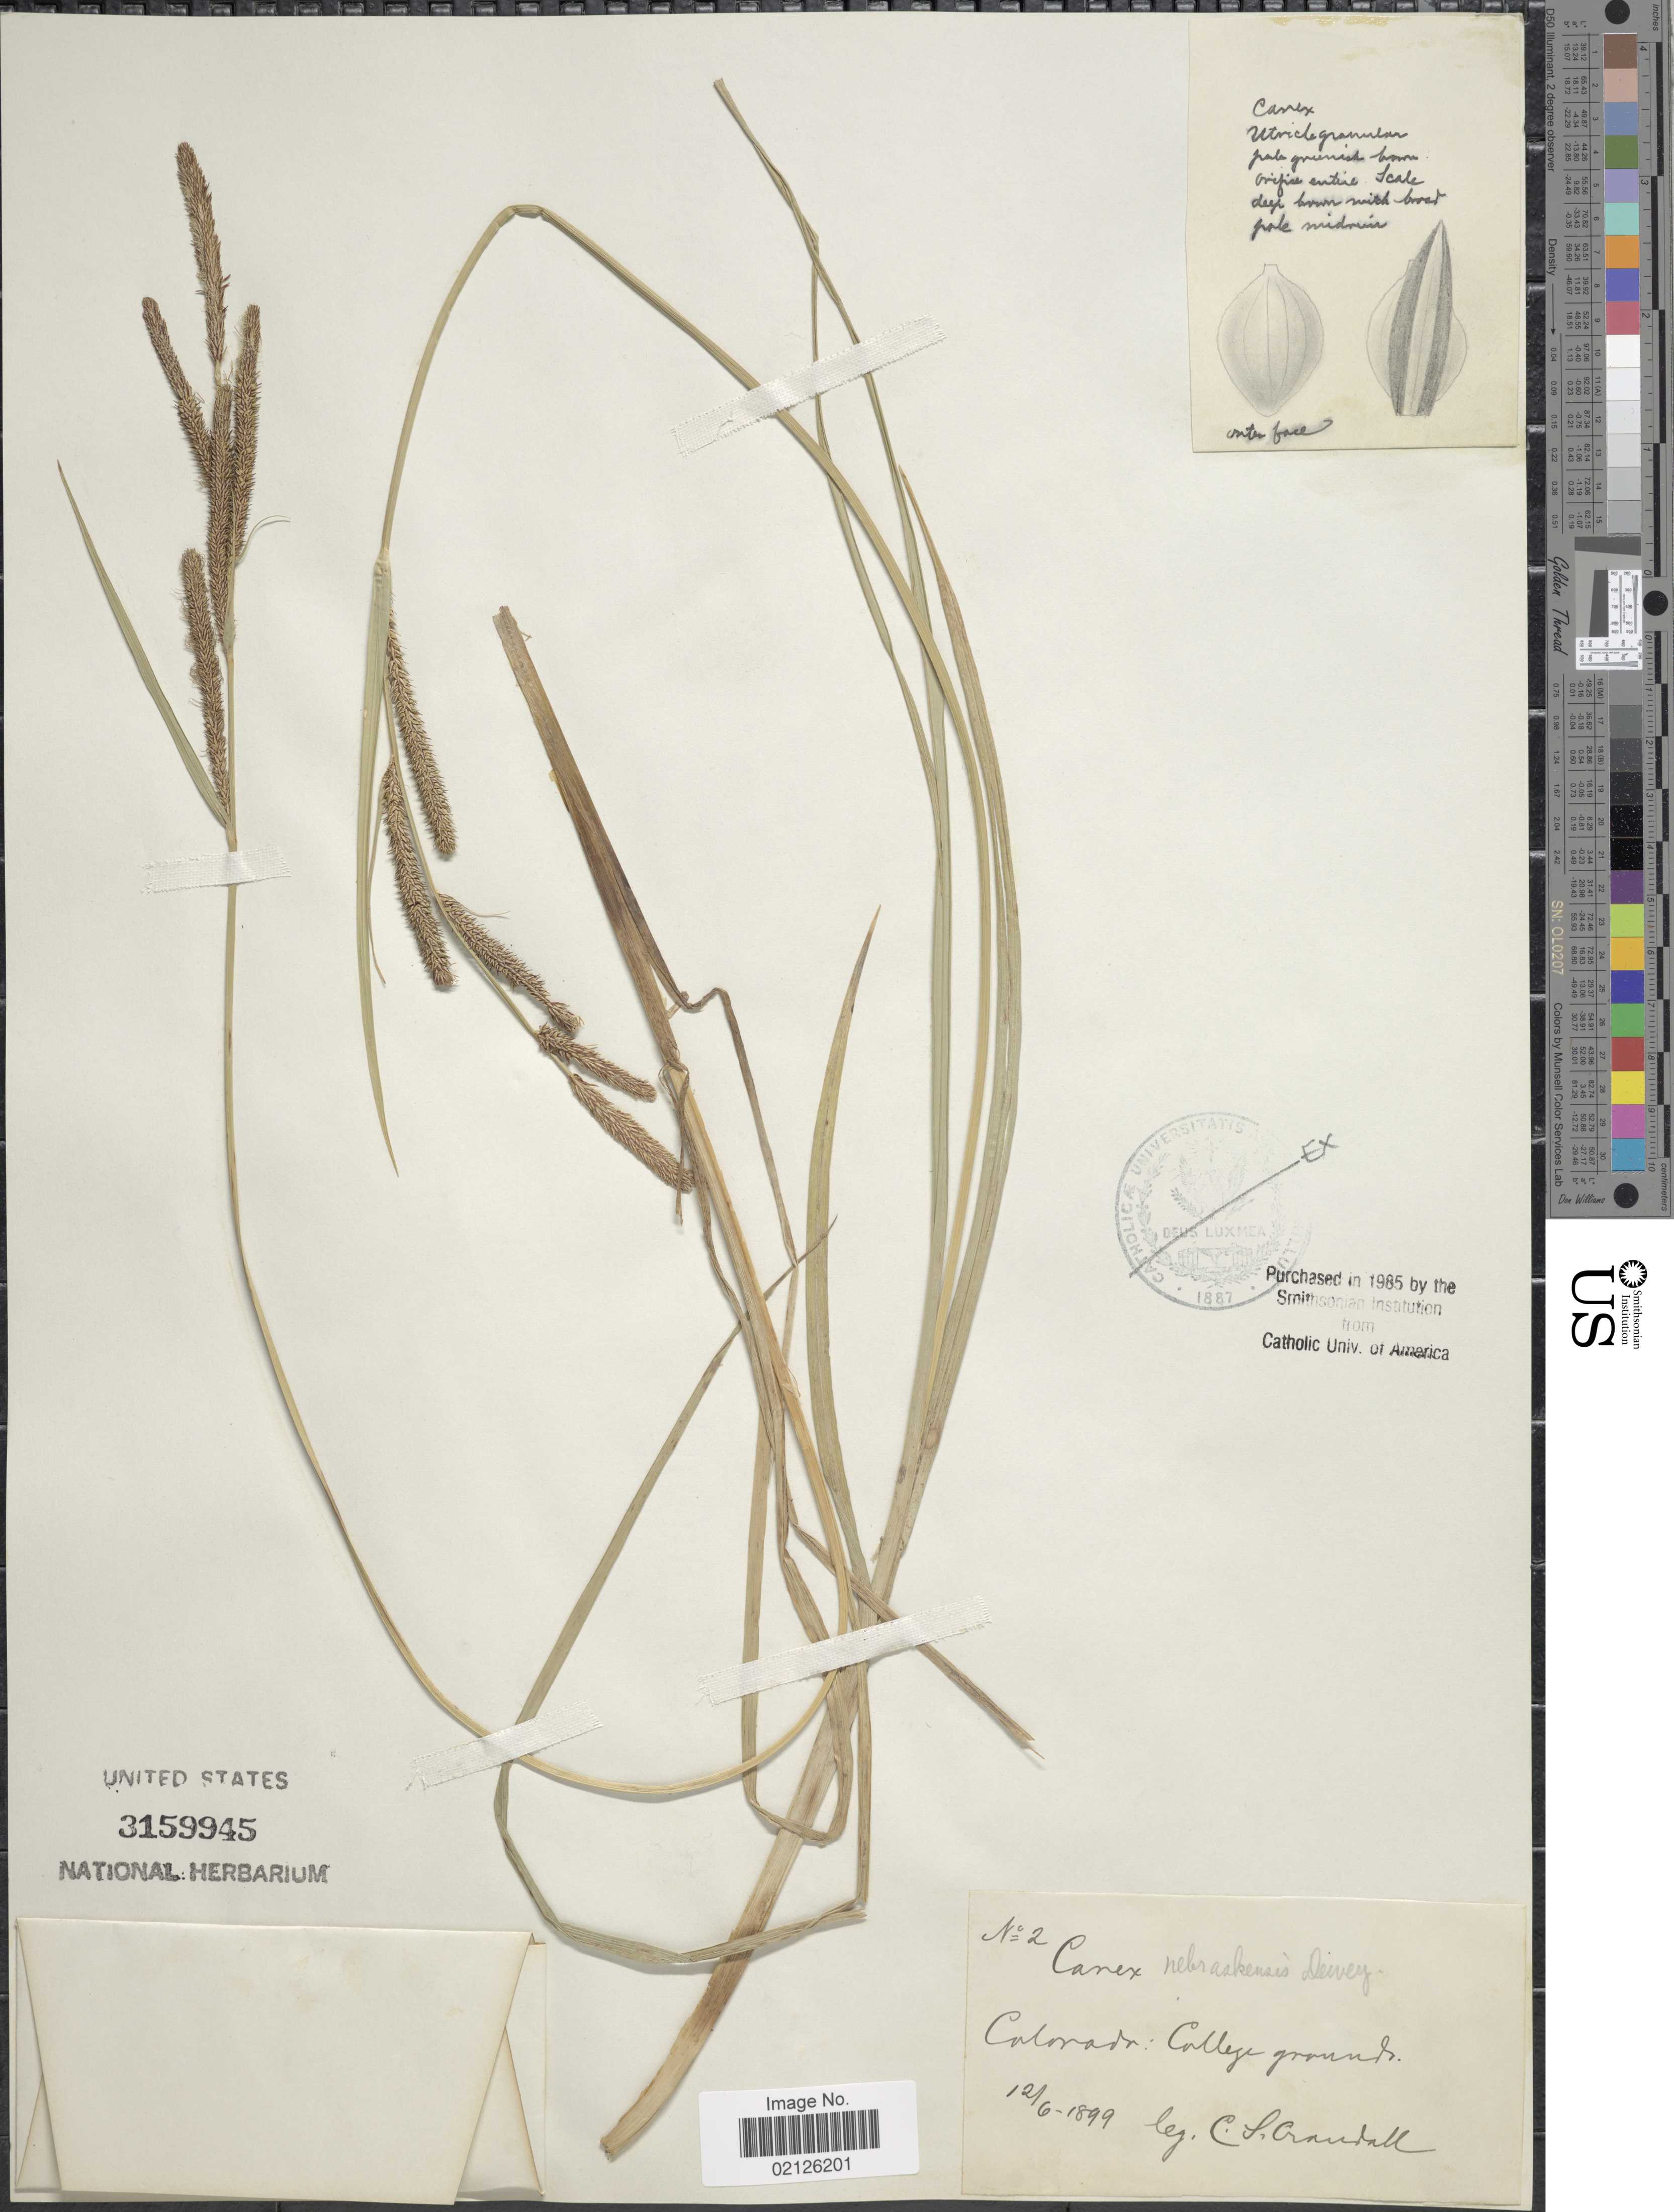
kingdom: Plantae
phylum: Tracheophyta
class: Liliopsida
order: Poales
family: Cyperaceae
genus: Carex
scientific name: Carex nebrascensis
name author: Dewey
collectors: C. Crandall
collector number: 2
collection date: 1899-06-12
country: United States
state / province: Colorado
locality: College grounds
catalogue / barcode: US 3159945